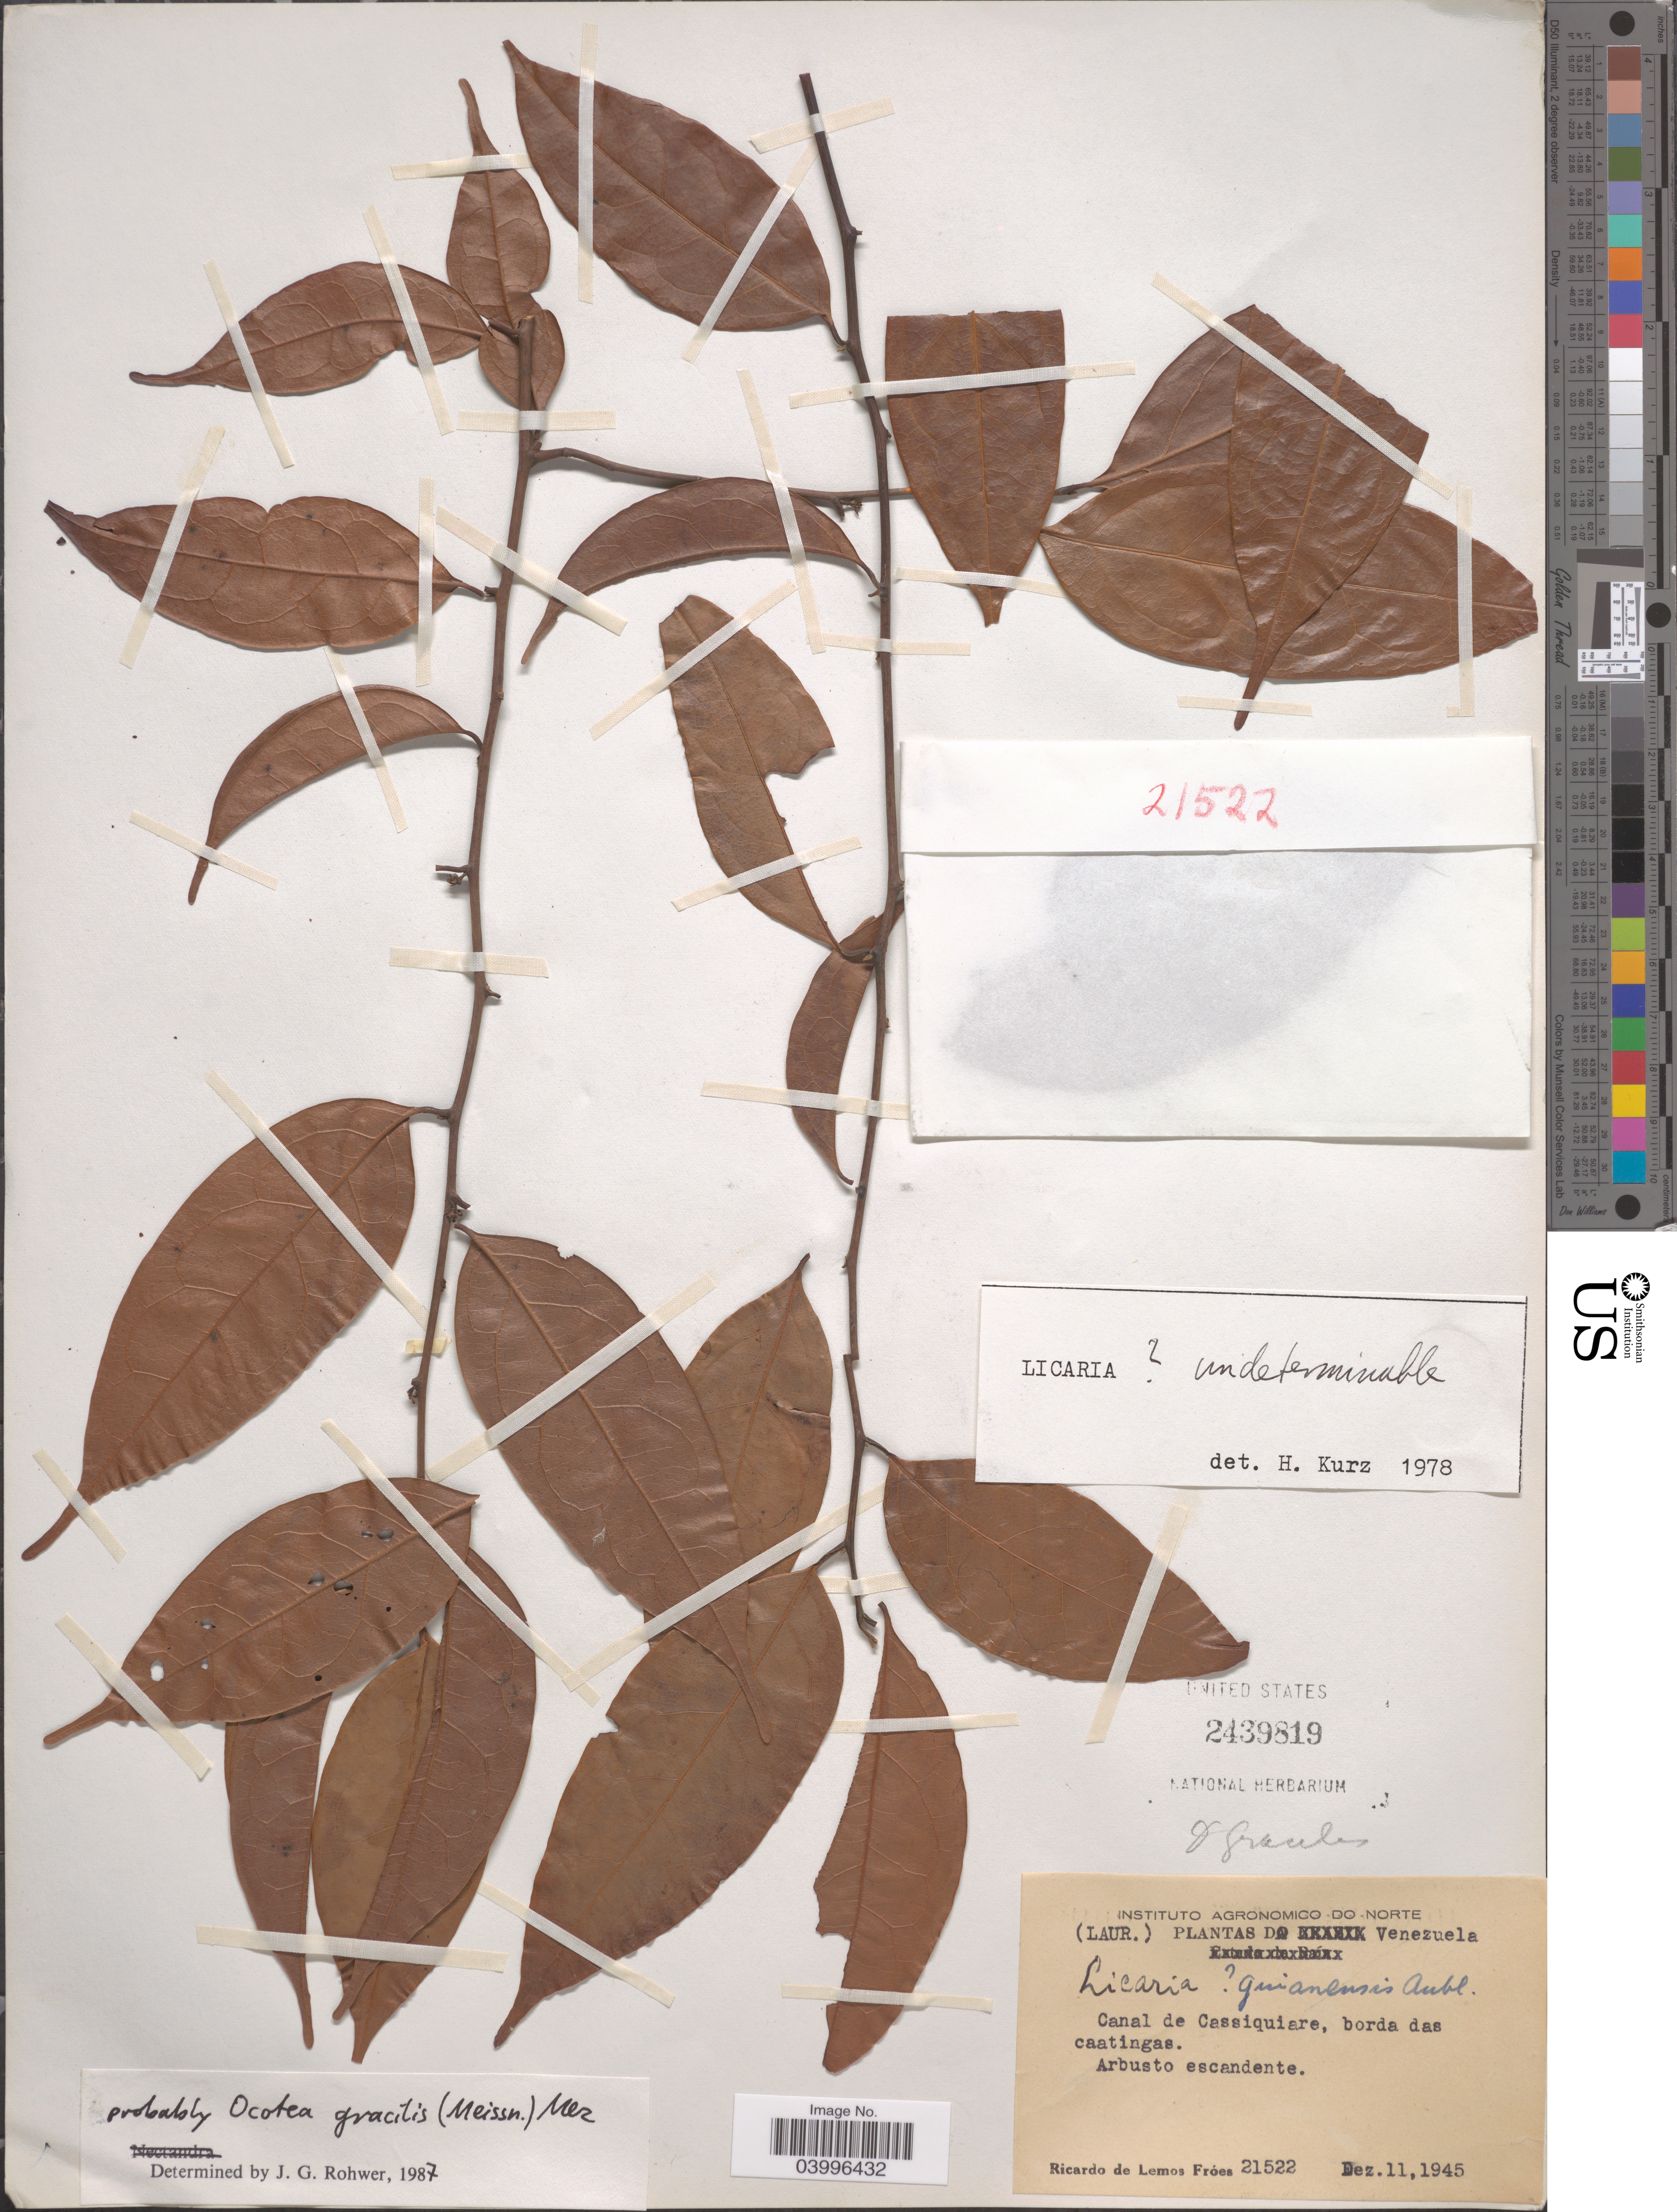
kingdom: Plantae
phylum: Tracheophyta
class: Magnoliopsida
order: Laurales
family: Lauraceae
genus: Ocotea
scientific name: Ocotea gracilis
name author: (Meisn.) Mez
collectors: R. L. Fróes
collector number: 21522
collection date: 1945-12-11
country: Venezuela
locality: Canal de Cassiquiare, borda das caatingas.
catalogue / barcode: US 2439819